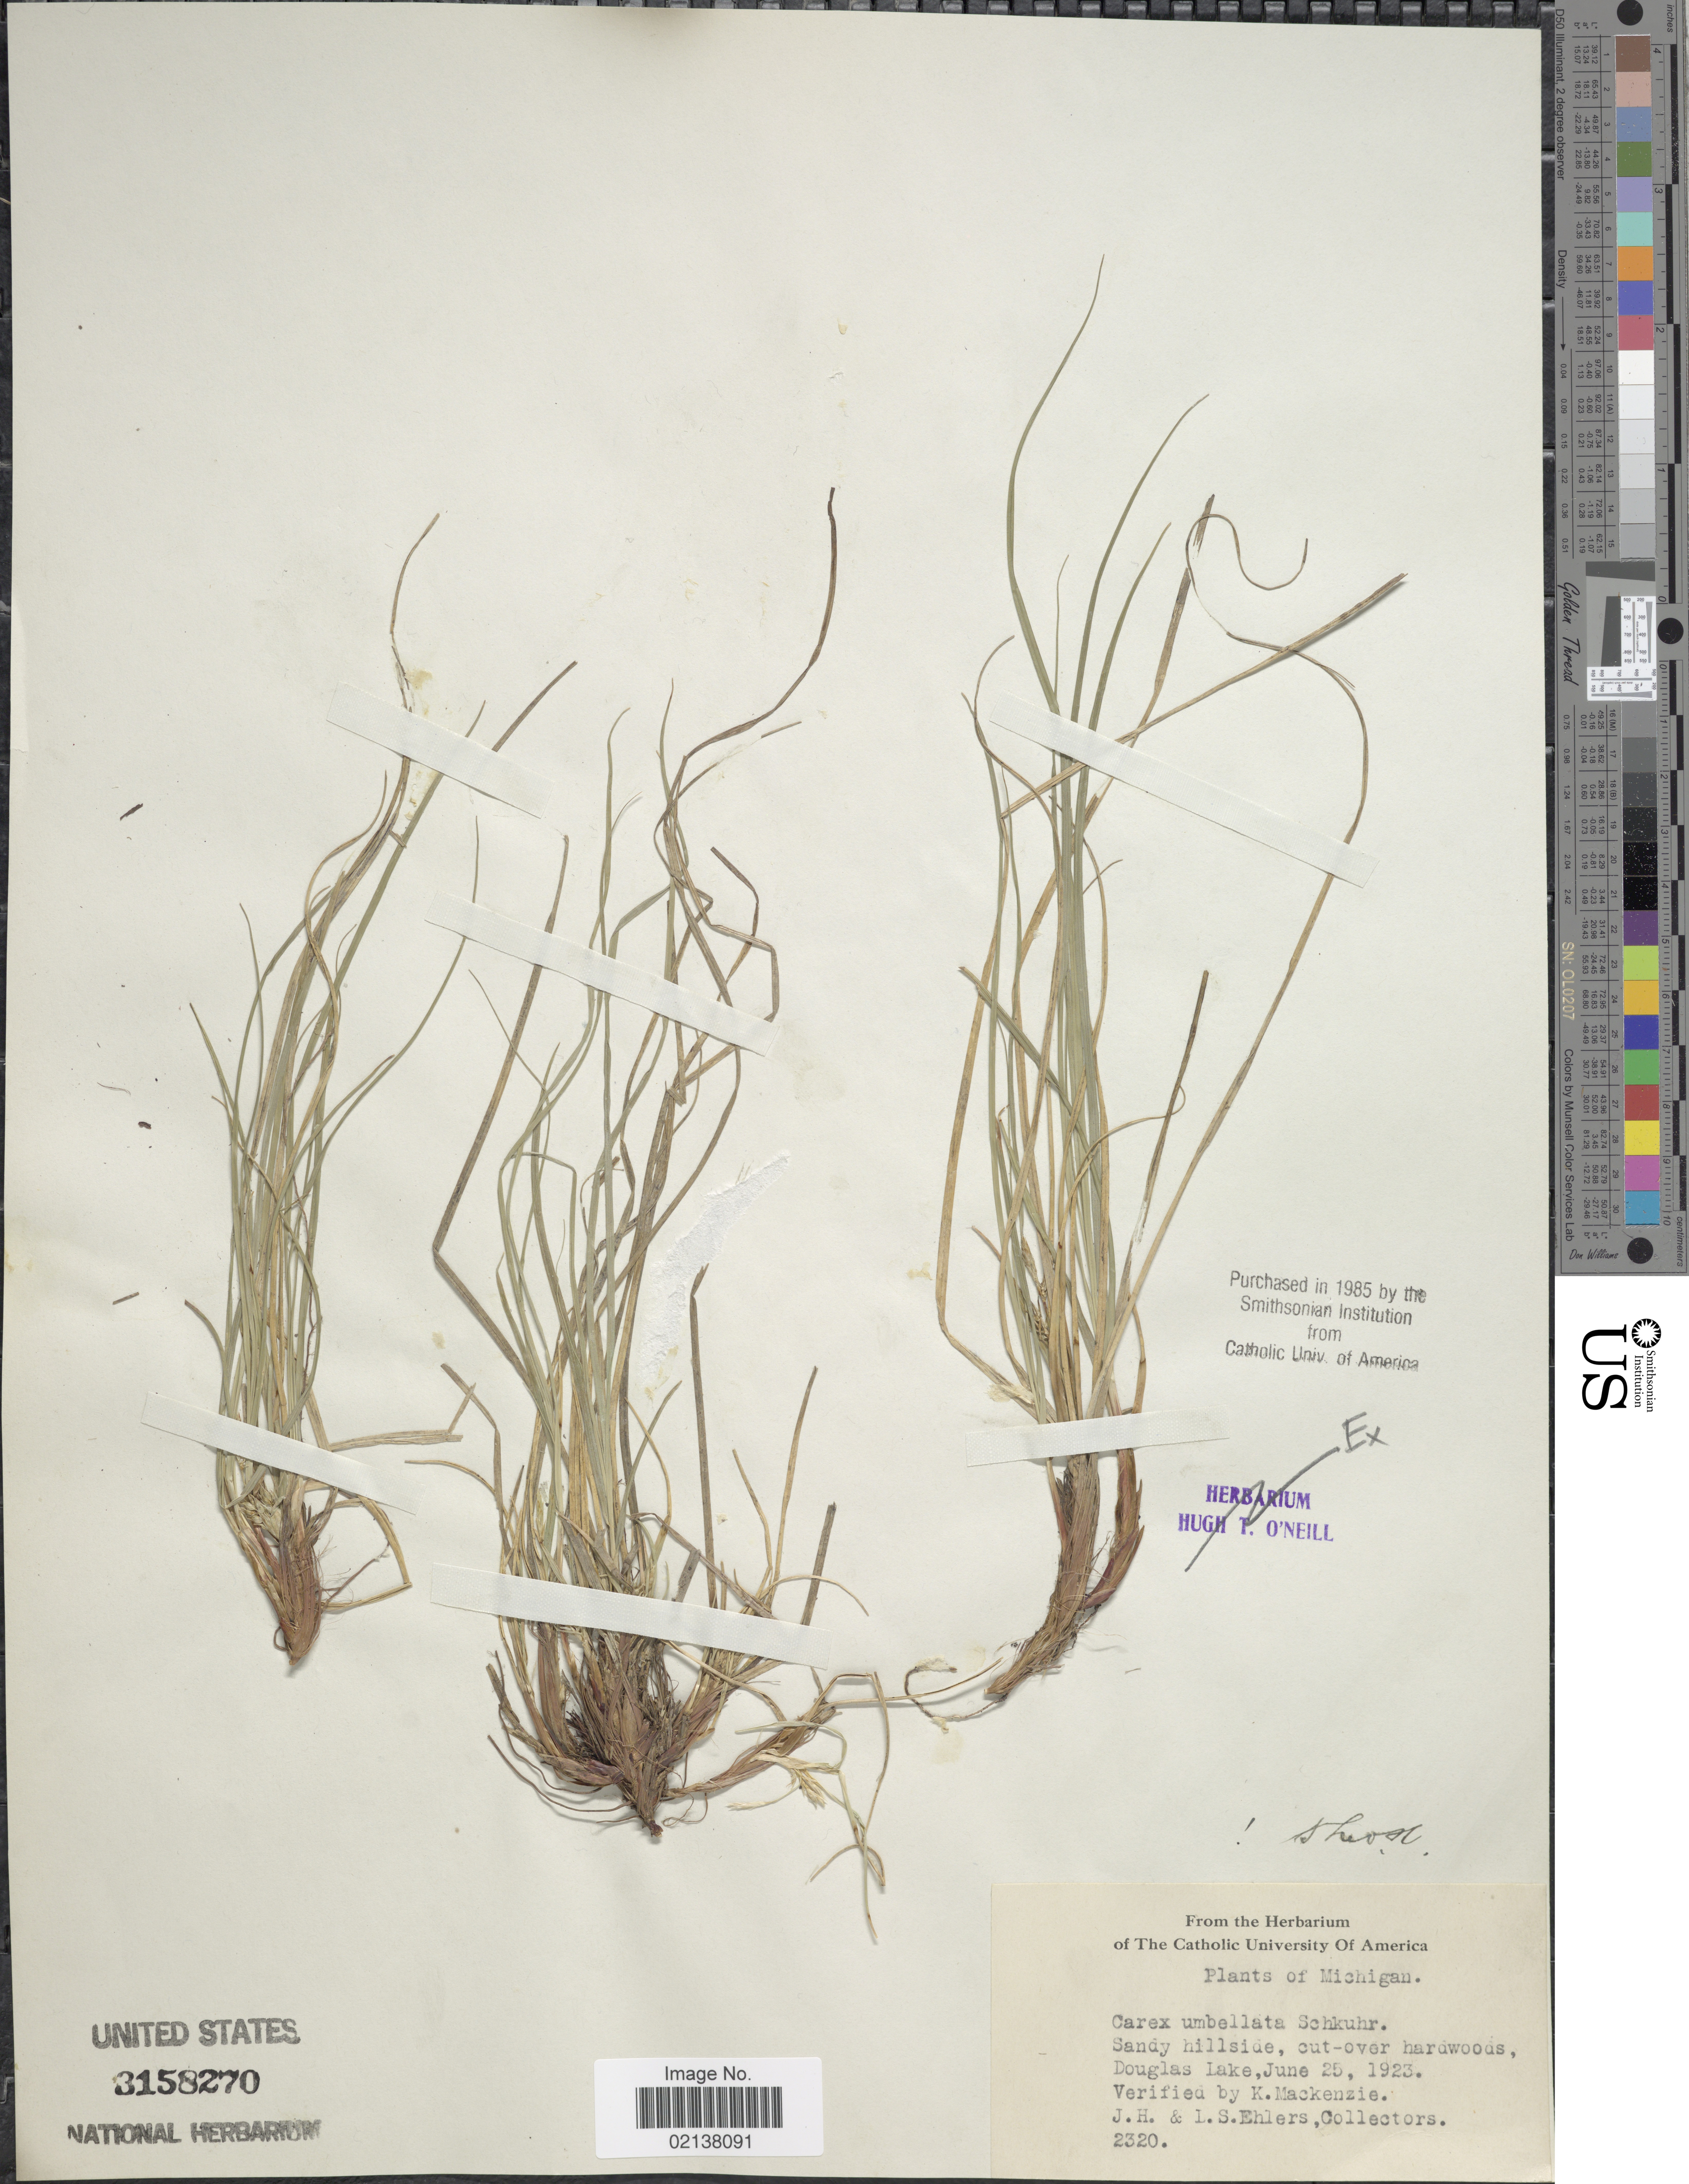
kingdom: Plantae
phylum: Tracheophyta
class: Liliopsida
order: Poales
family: Cyperaceae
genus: Carex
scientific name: Carex umbellata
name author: Schkuhr ex Willd.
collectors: J. H. Ehlers & L. Ehlers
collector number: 2320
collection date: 1923-06-25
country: United States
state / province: Michigan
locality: Michigan, Sandy hillside, cut-over hardwoods, Douglas Lake.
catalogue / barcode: US 3158270